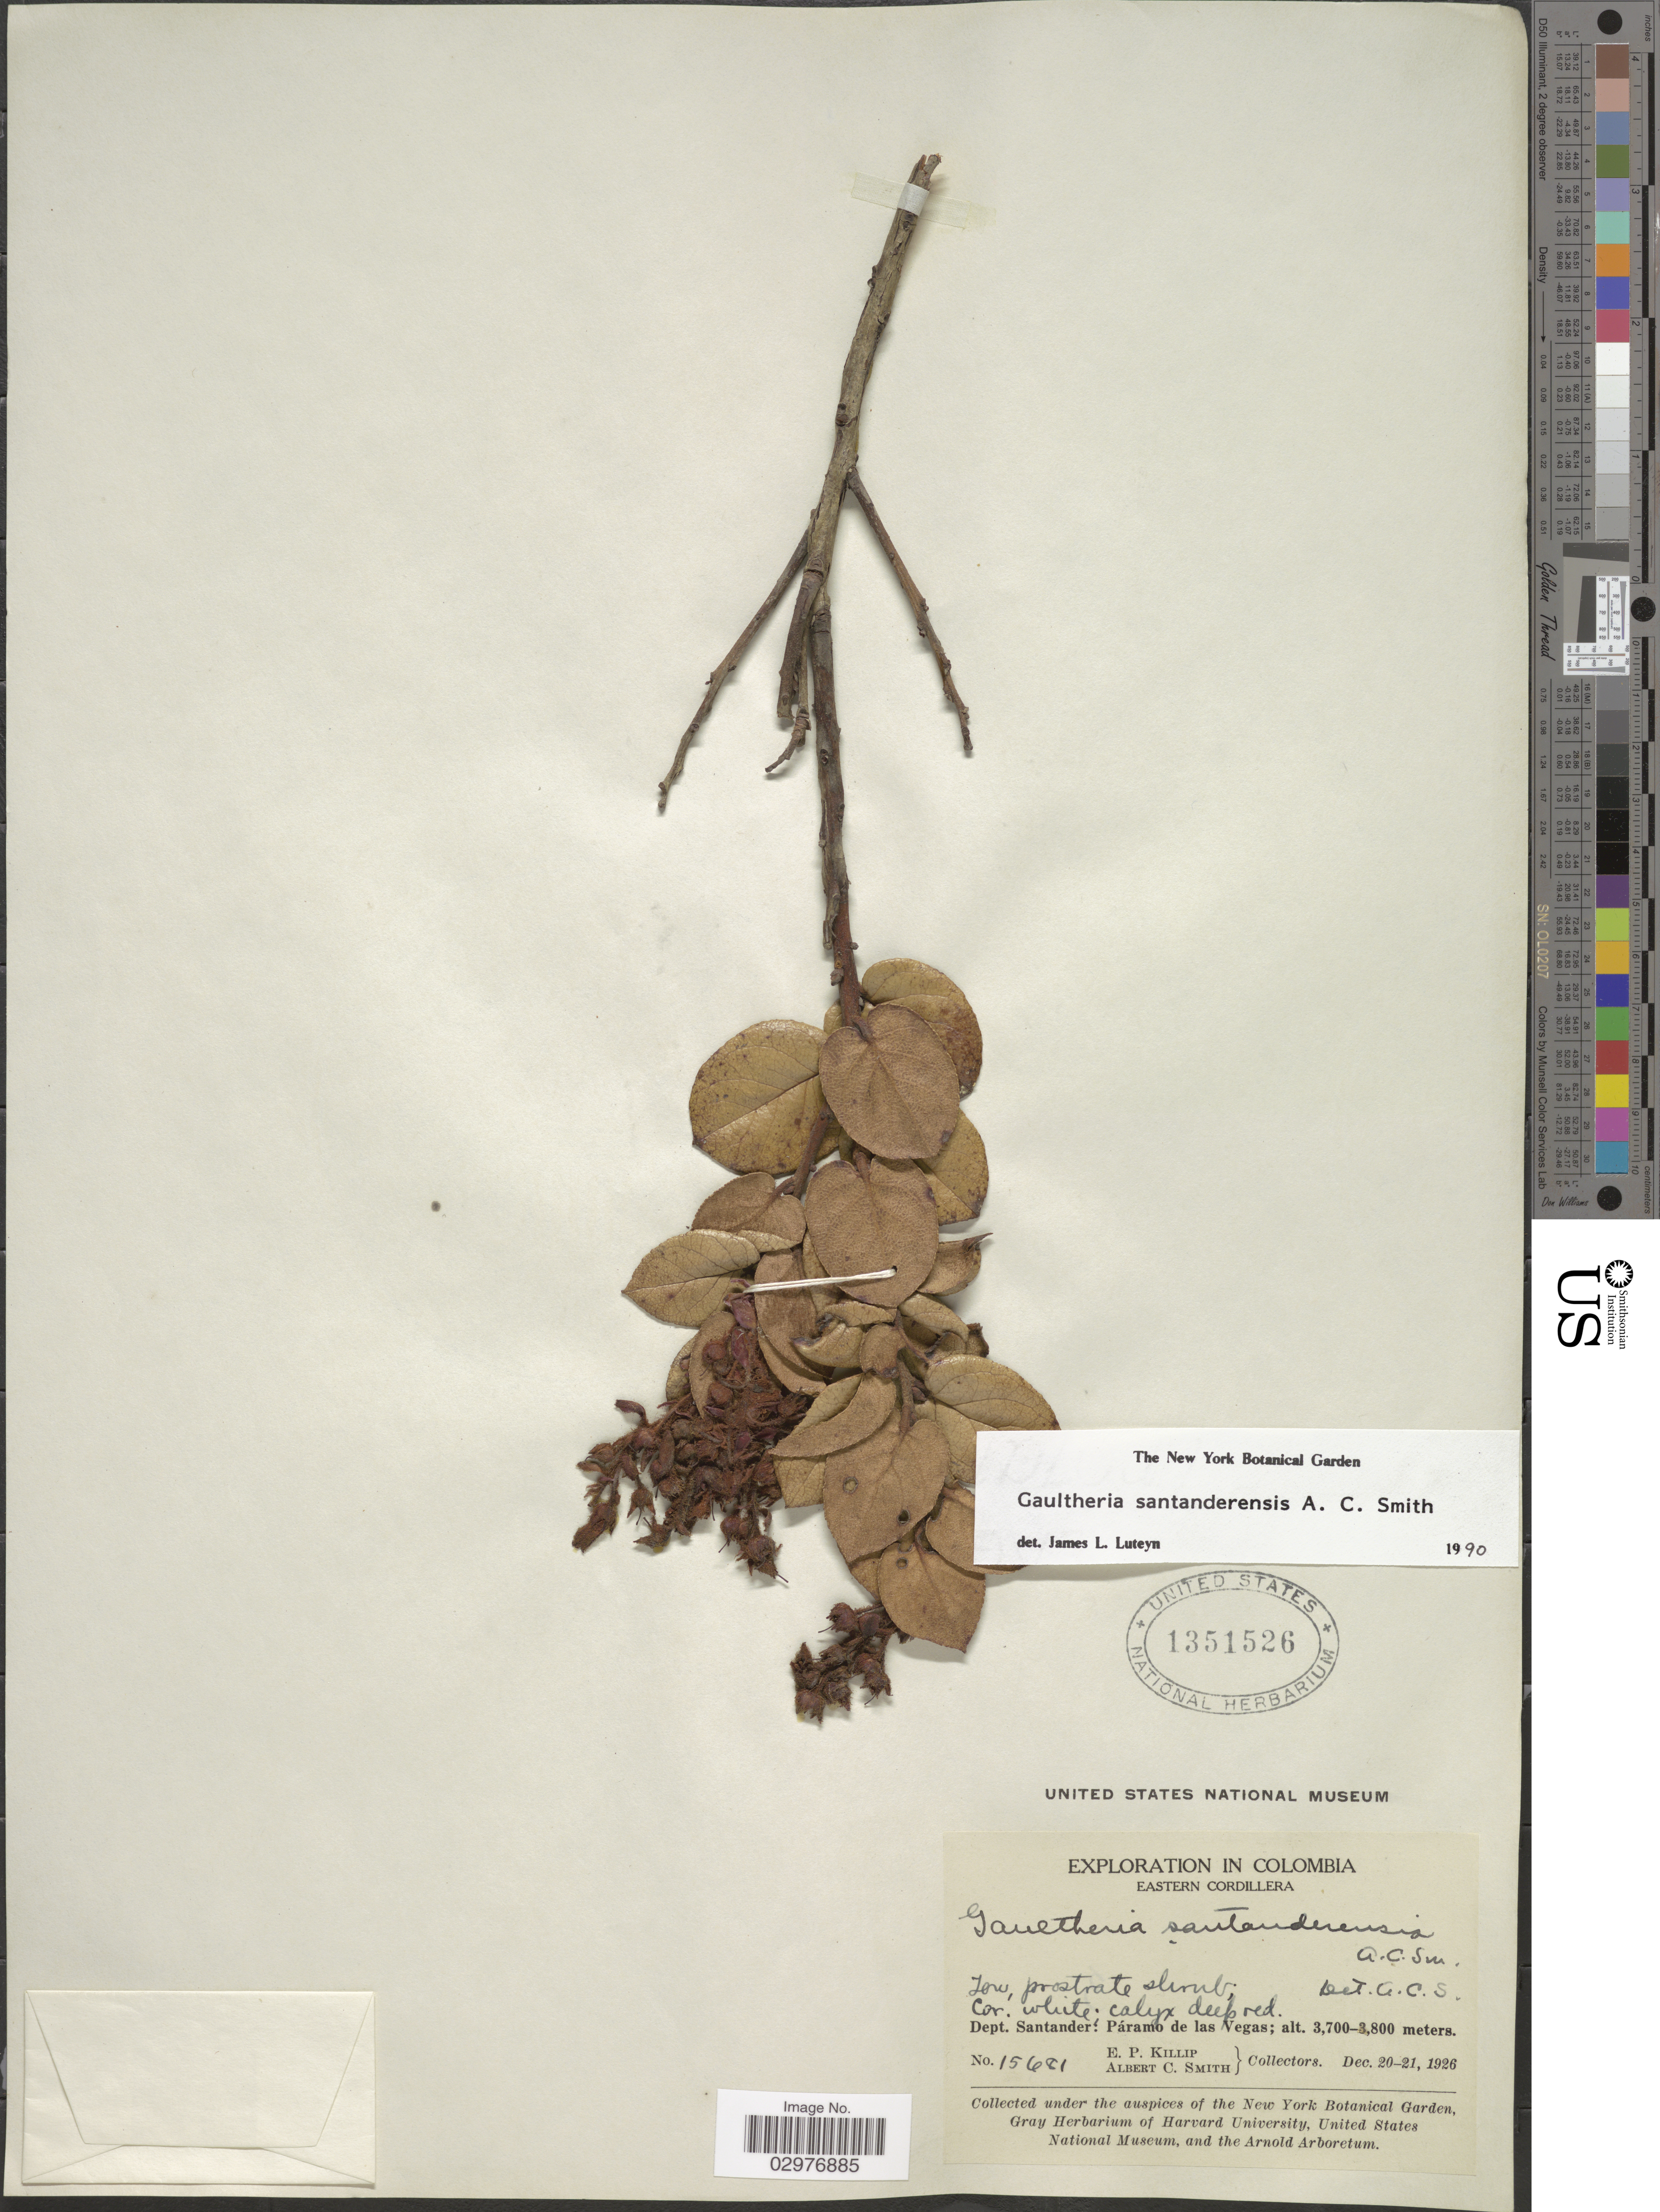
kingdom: Plantae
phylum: Tracheophyta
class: Magnoliopsida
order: Ericales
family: Ericaceae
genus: Gaultheria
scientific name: Gaultheria santanderensis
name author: A.C. Sm.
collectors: E. P. Killip & A. C. Smith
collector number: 15681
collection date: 1926-12-20/1926-12-21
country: Colombia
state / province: Santander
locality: Eastern Cordillera. Dept. Santander: Páramo de las Vegas.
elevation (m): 3700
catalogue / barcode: US 1351526